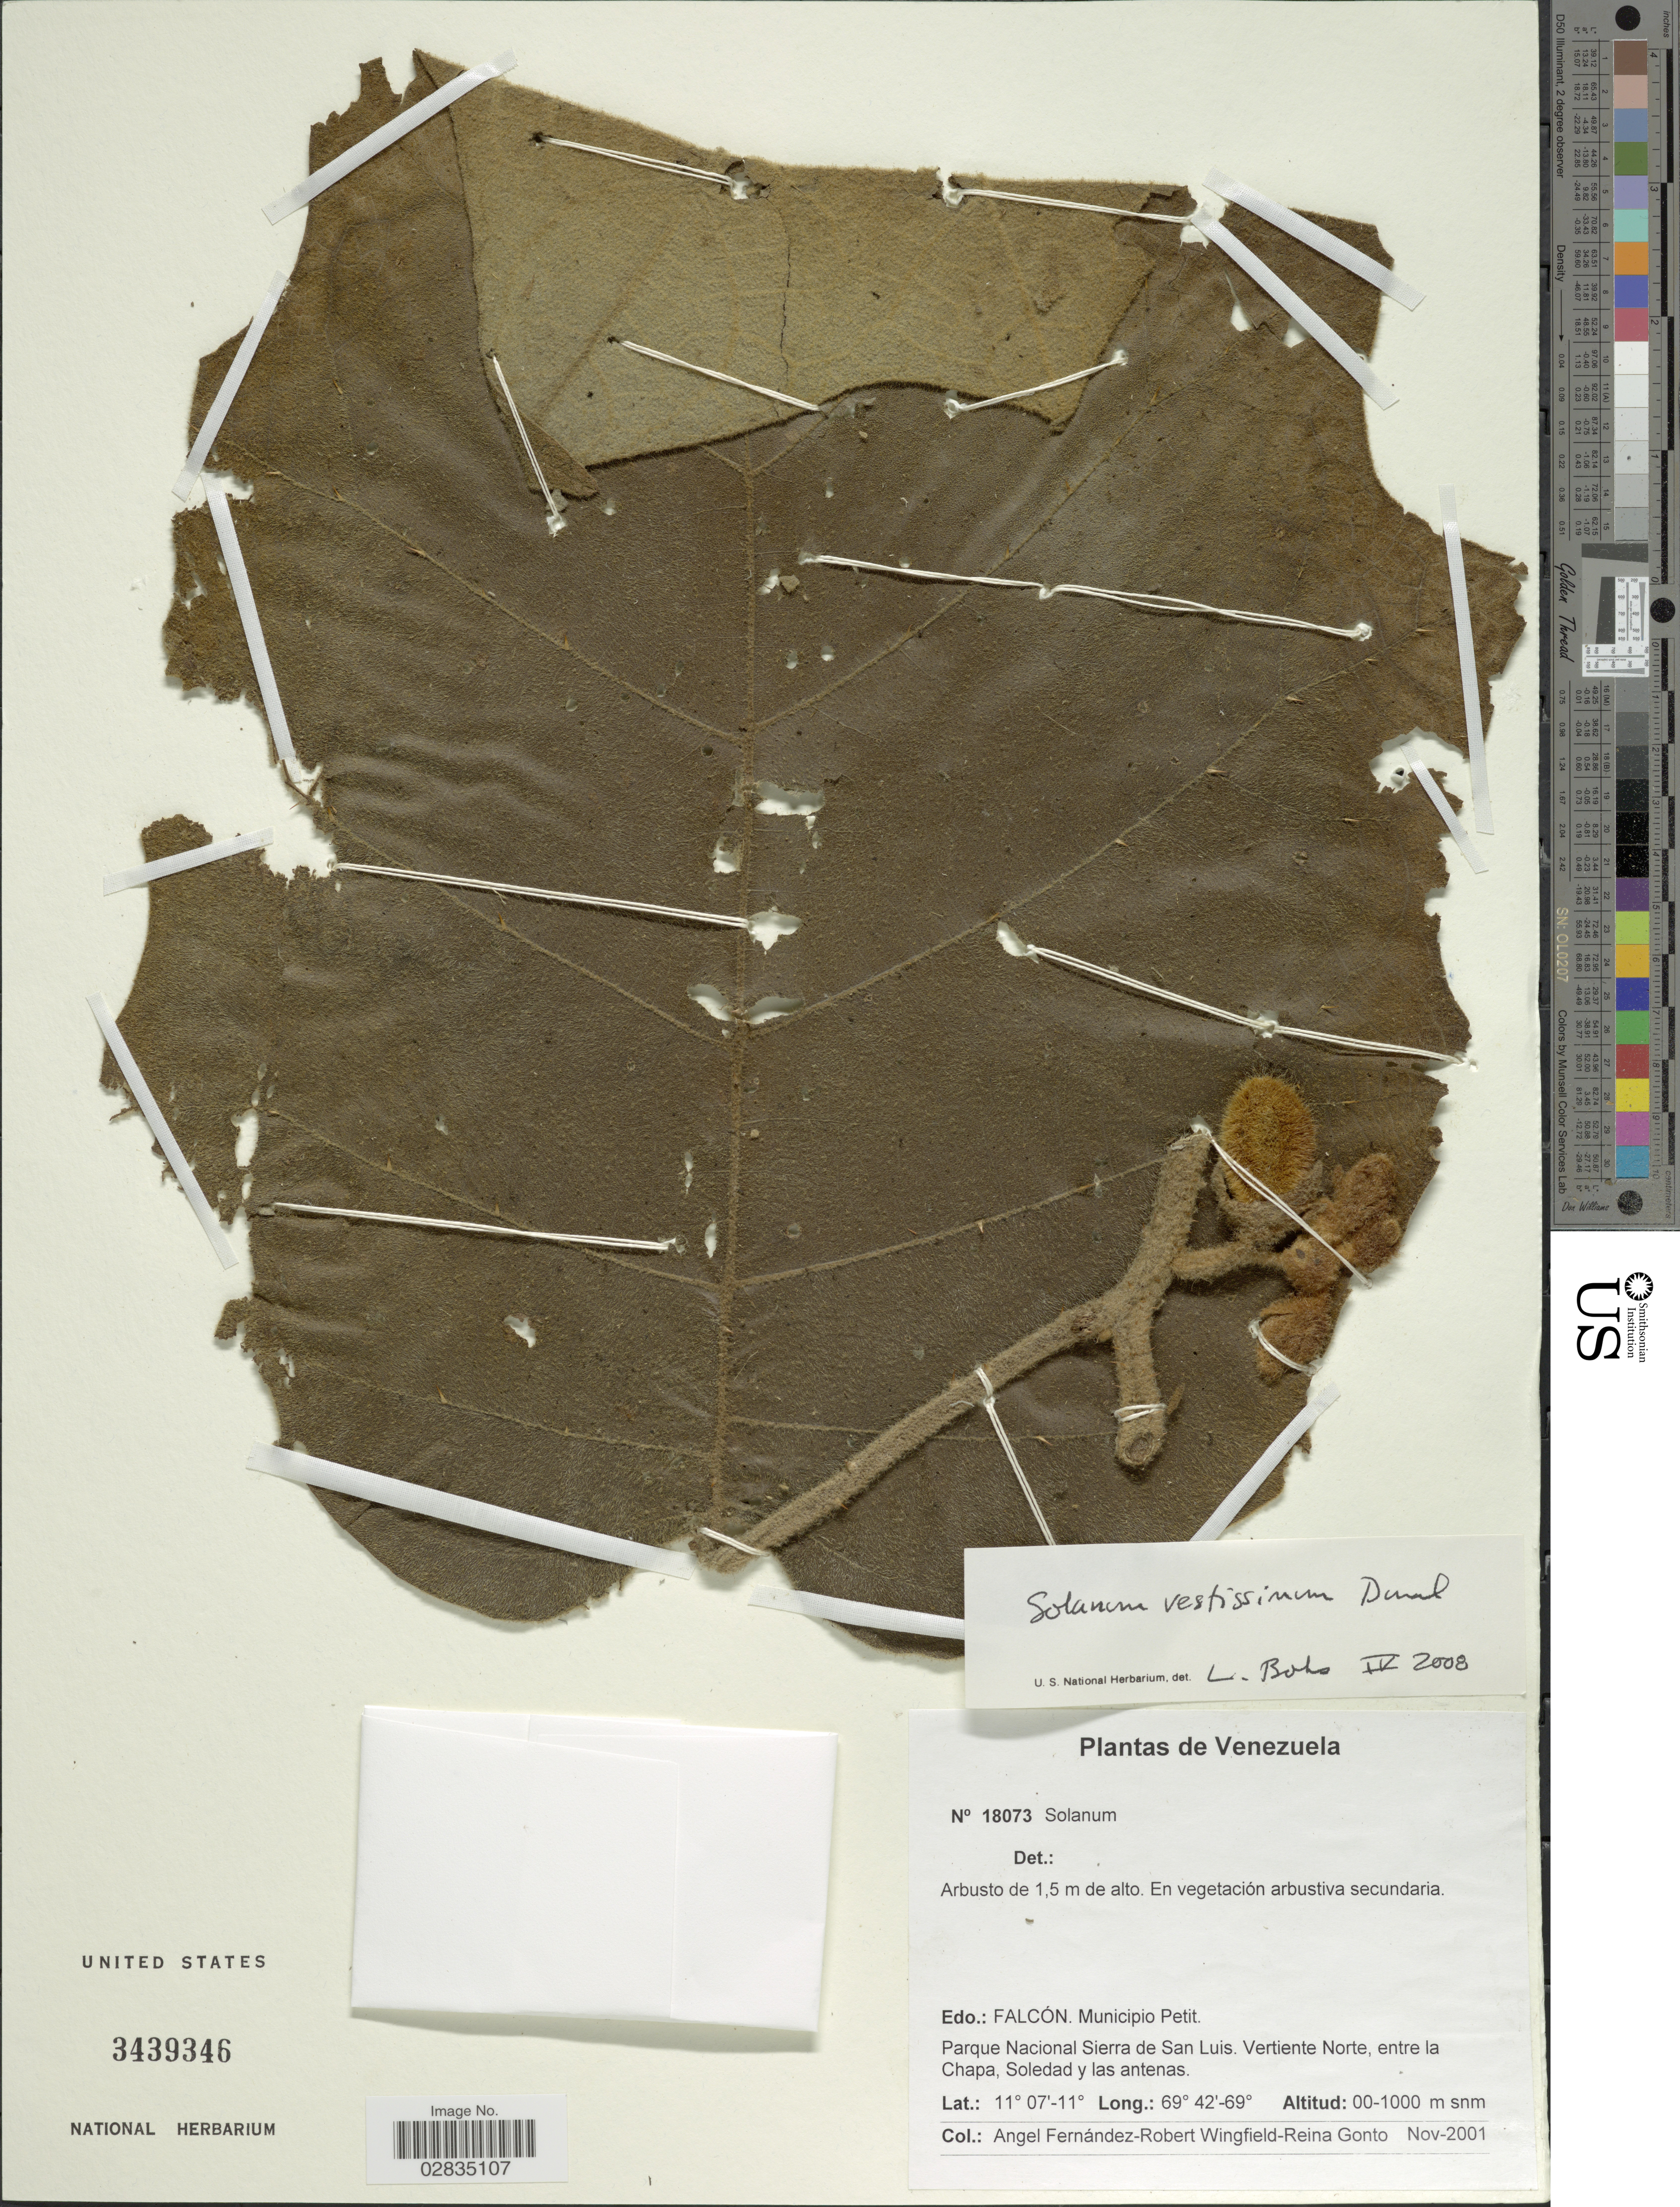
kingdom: Plantae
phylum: Tracheophyta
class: Magnoliopsida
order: Solanales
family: Solanaceae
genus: Solanum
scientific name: Solanum vestissimum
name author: Dunal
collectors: Á. Fernández, R. C. Wingfield & R. Gonto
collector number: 18073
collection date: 2001-11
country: Venezuela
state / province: Falcón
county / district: Petit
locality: Parque Nacional Sierra de San Luis, Vertiente Norte, entre la Chapa, Soledad y las antenas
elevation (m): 0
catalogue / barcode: US 3439346